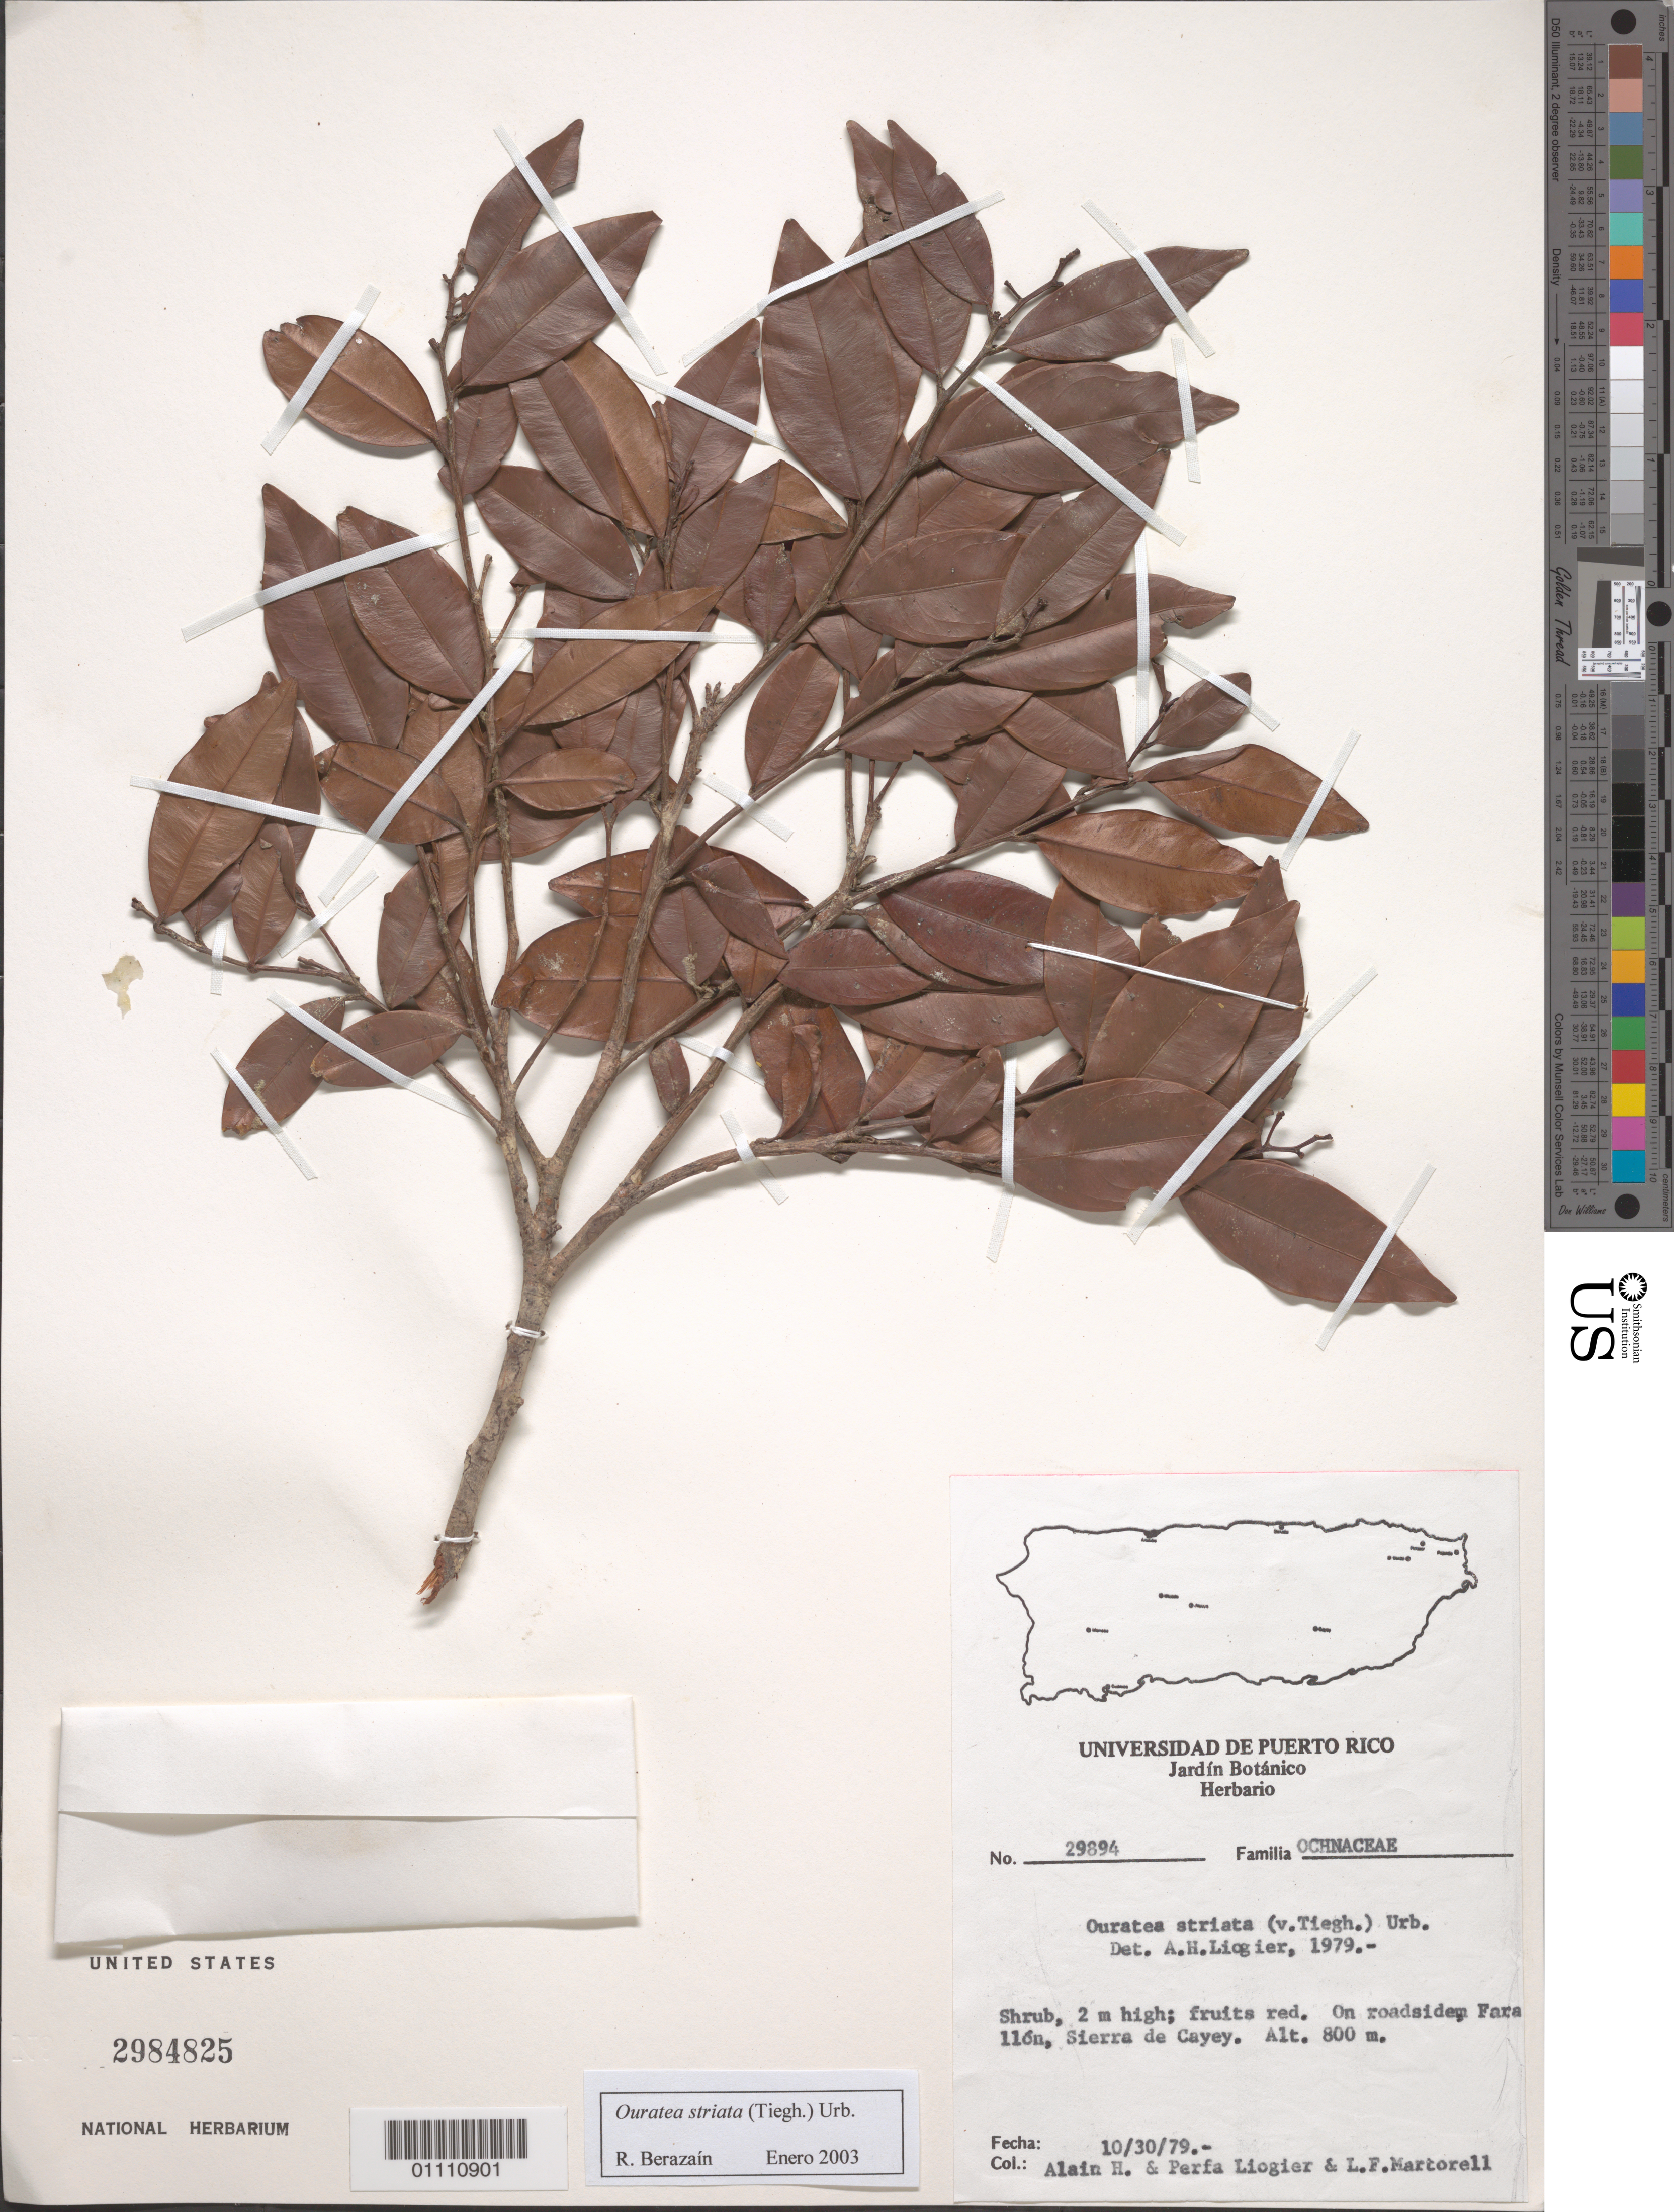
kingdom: Plantae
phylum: Tracheophyta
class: Magnoliopsida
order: Malpighiales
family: Ochnaceae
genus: Ouratea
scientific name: Ouratea striata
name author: (Tiegh.) Urb.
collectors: A. H. Liogier, M. P. Liogier & L. Martorell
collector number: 29894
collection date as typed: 30 Oct 1979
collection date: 1979-10-30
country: Puerto Rico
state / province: Cayey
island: Puerto Rico I.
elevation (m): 800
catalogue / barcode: US 2984825